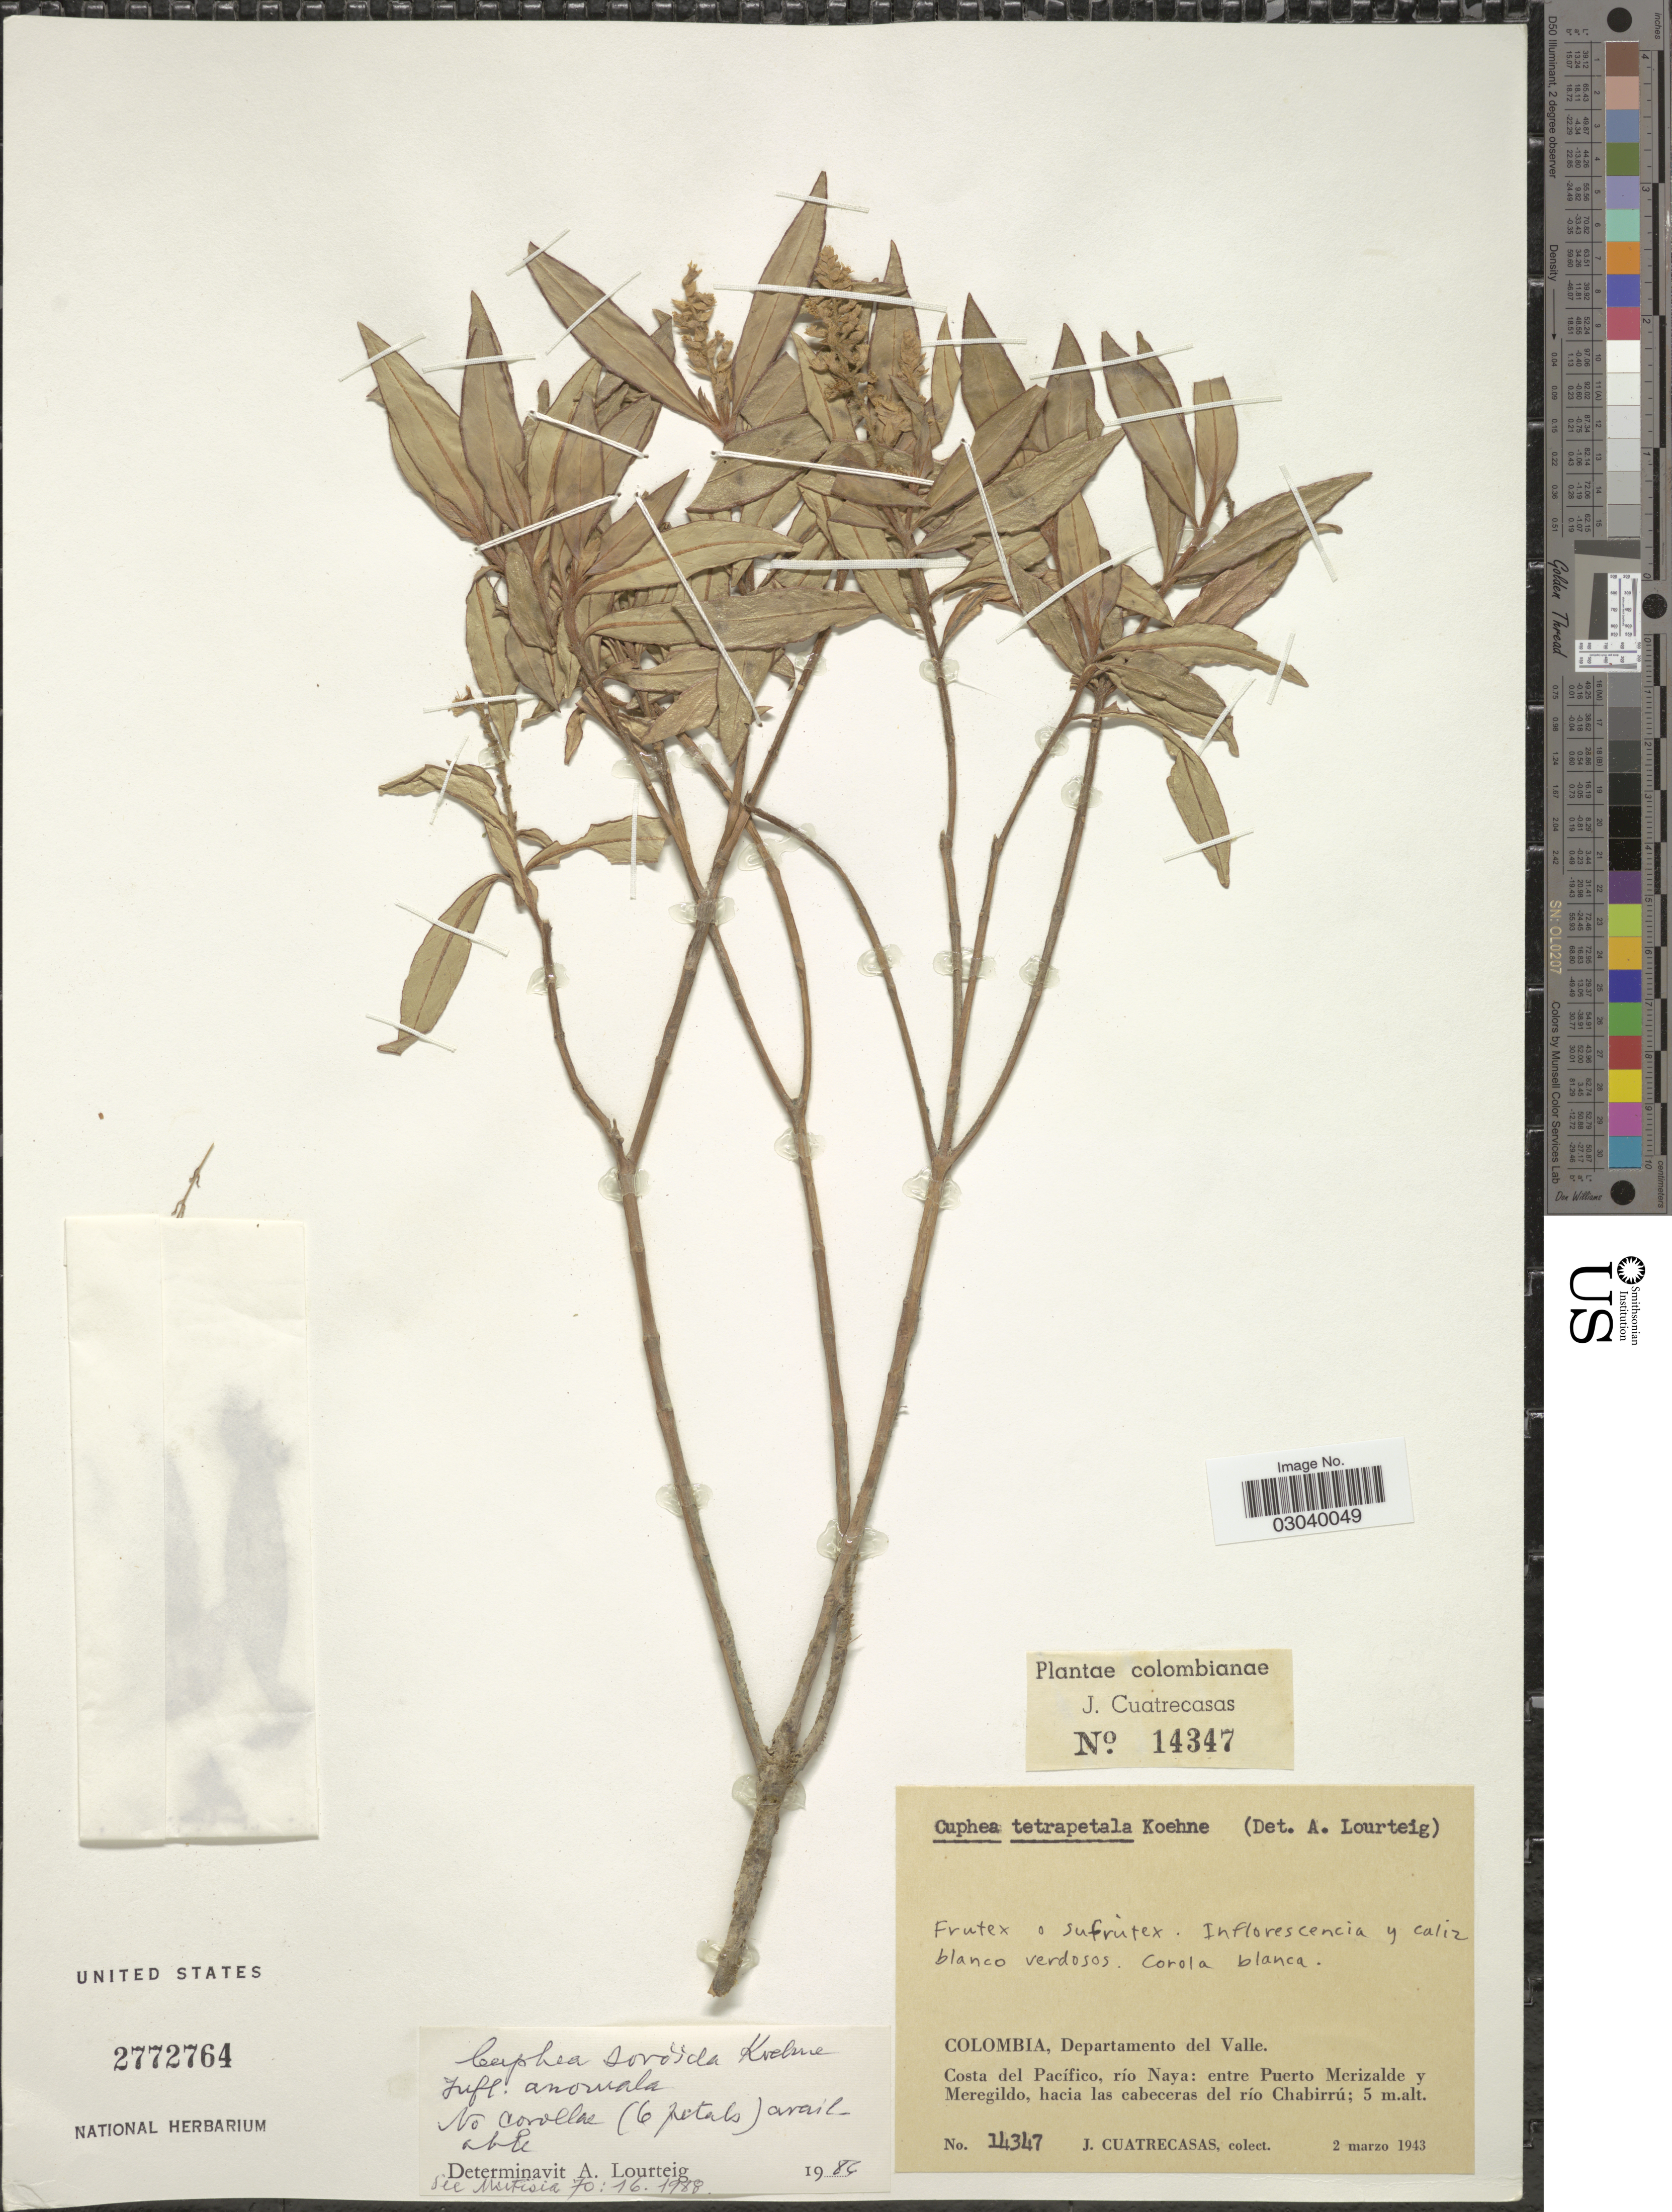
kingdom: Plantae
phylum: Tracheophyta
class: Magnoliopsida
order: Myrtales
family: Lythraceae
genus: Cuphea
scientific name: Cuphea sordida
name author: Koehne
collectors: J. Cuatrecasas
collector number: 14347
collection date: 1943-03-02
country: Colombia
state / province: Valle del Cauca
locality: Departamento del Valle. Costa del Pacífico, río Naya: entre Puerto Merizalde y Meregildo, hacia las cabeceras del río Chabirrú.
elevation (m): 5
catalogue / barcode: US 2772764